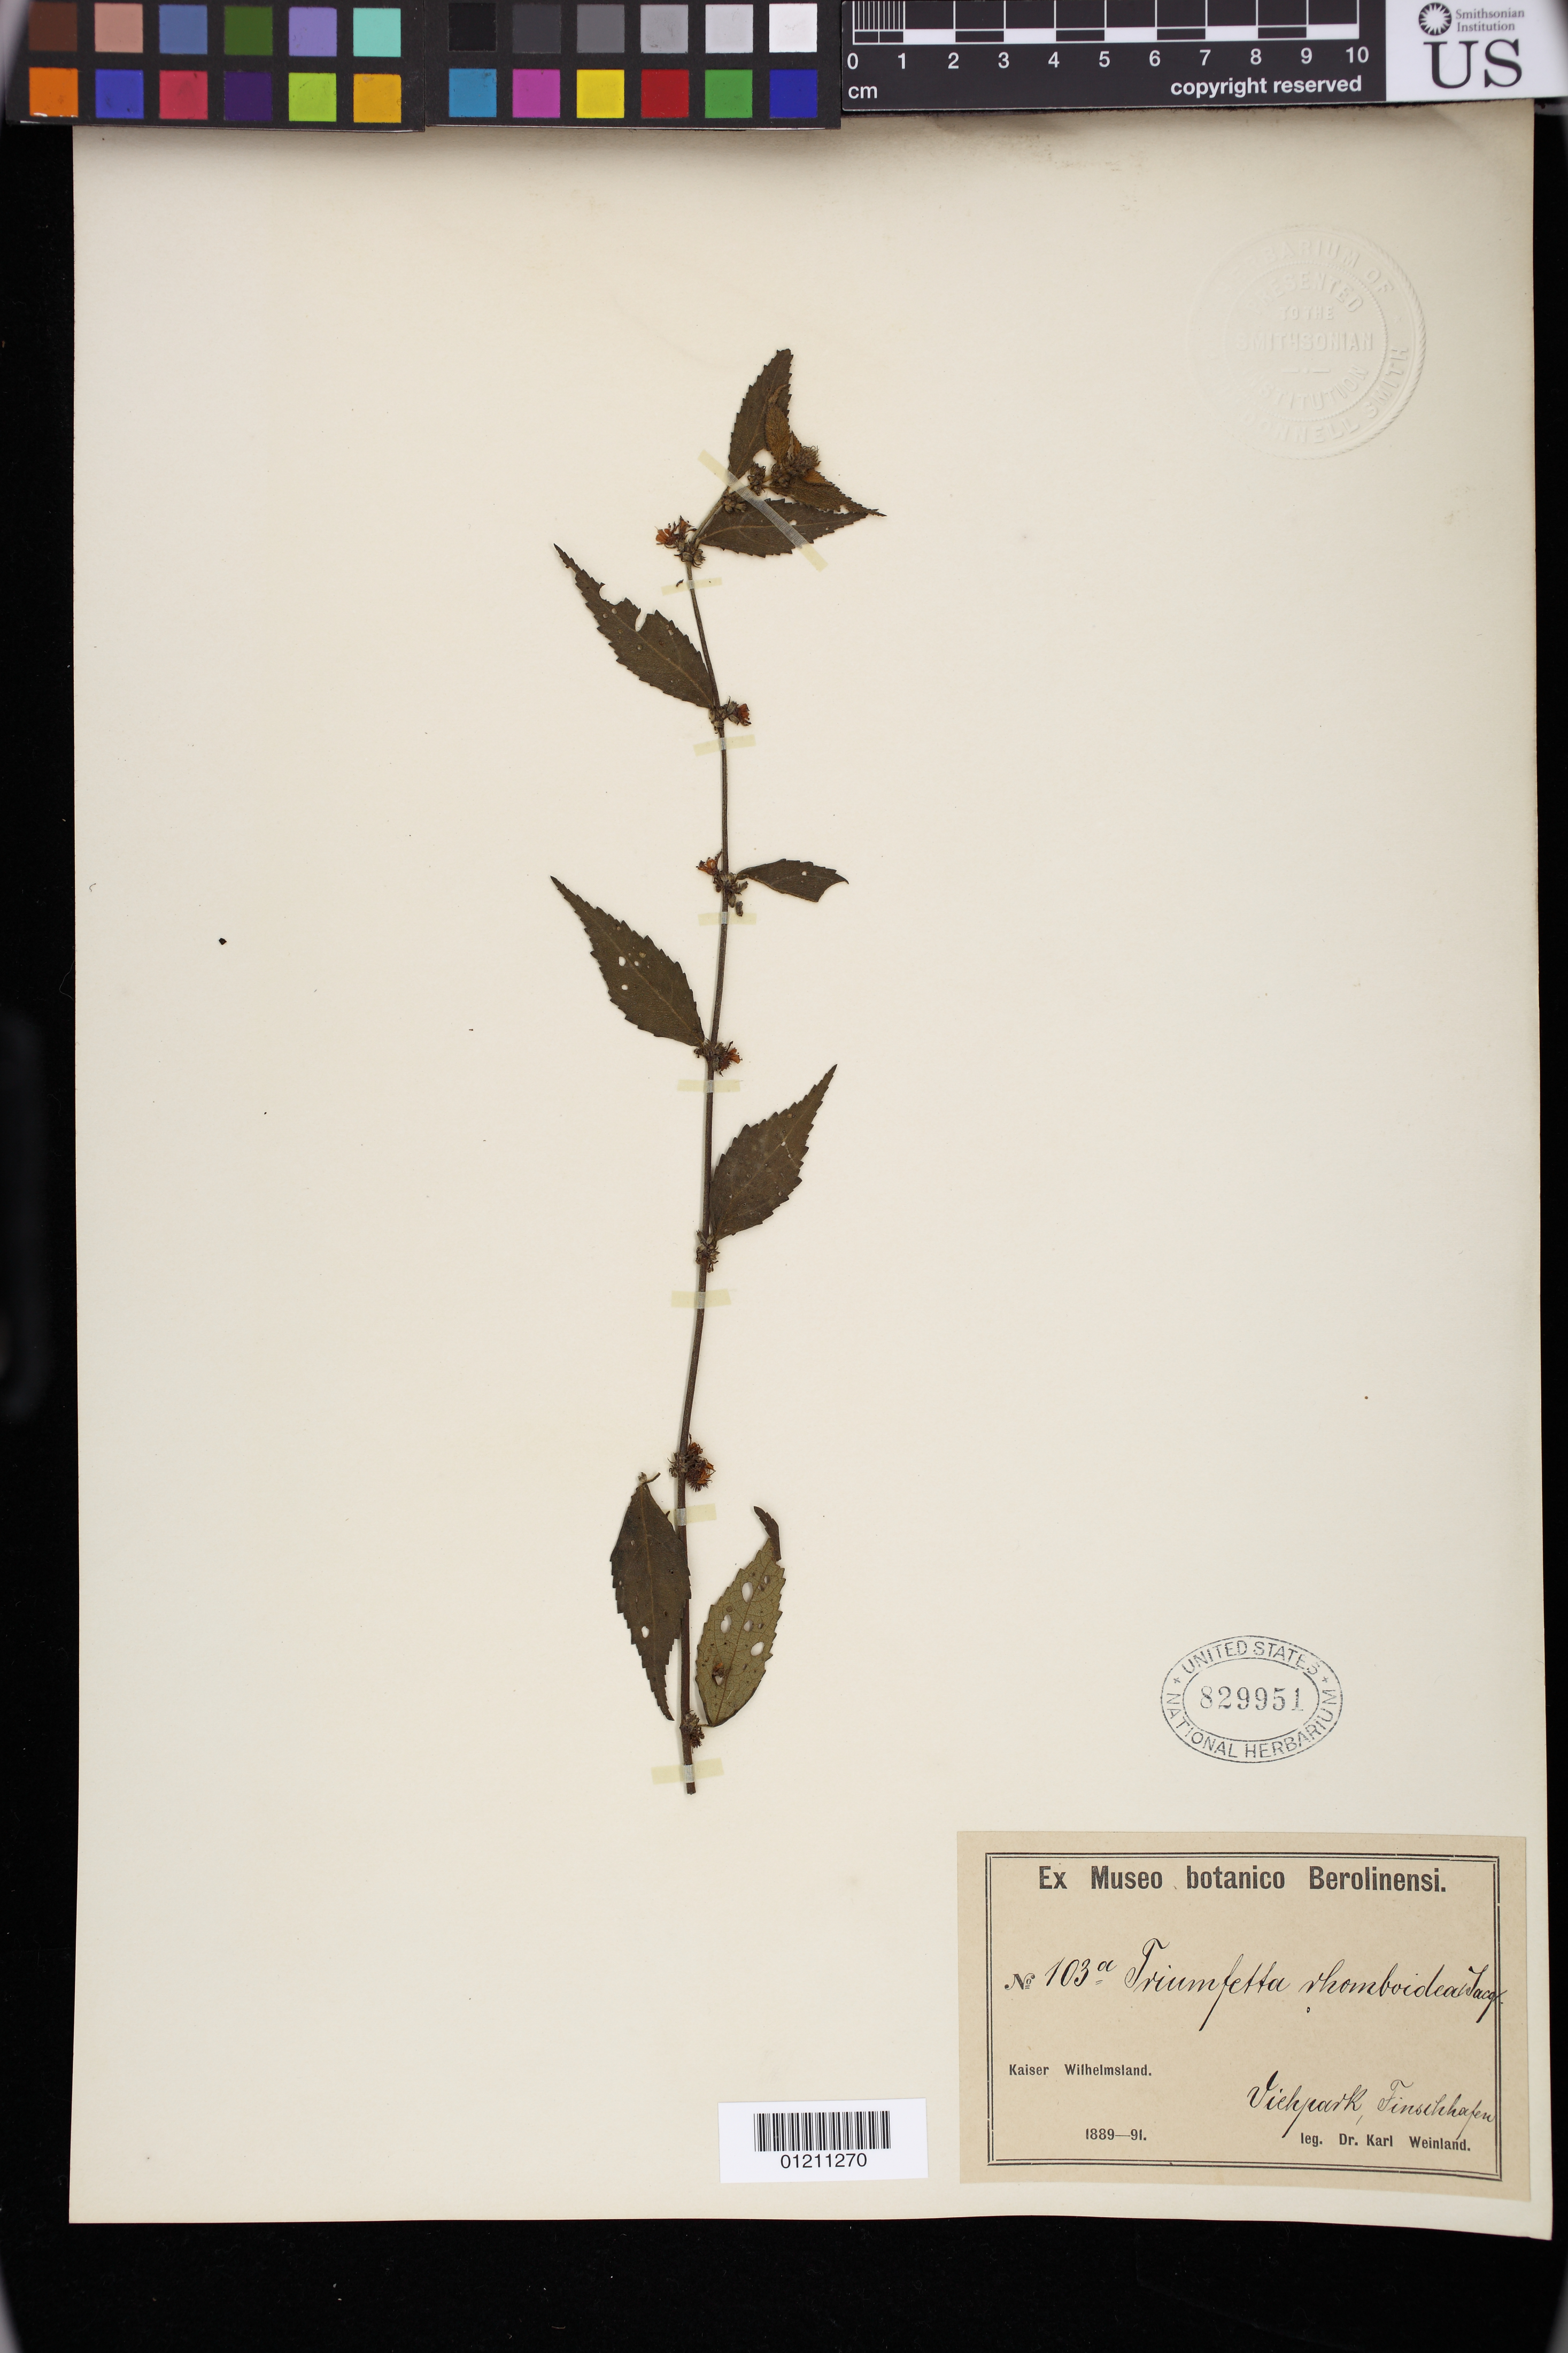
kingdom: Plantae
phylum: Tracheophyta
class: Magnoliopsida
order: Malvales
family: Malvaceae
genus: Triumfetta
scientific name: Triumfetta rhomboidea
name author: Jacq.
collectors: K. Weinland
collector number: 103a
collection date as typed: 1889 to -- --- 1891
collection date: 1889/1891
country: Papua New Guinea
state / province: Morobe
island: New Guinea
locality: Kaiser Wilhelmsland: Viehpark, Finschhafen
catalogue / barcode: US 829951